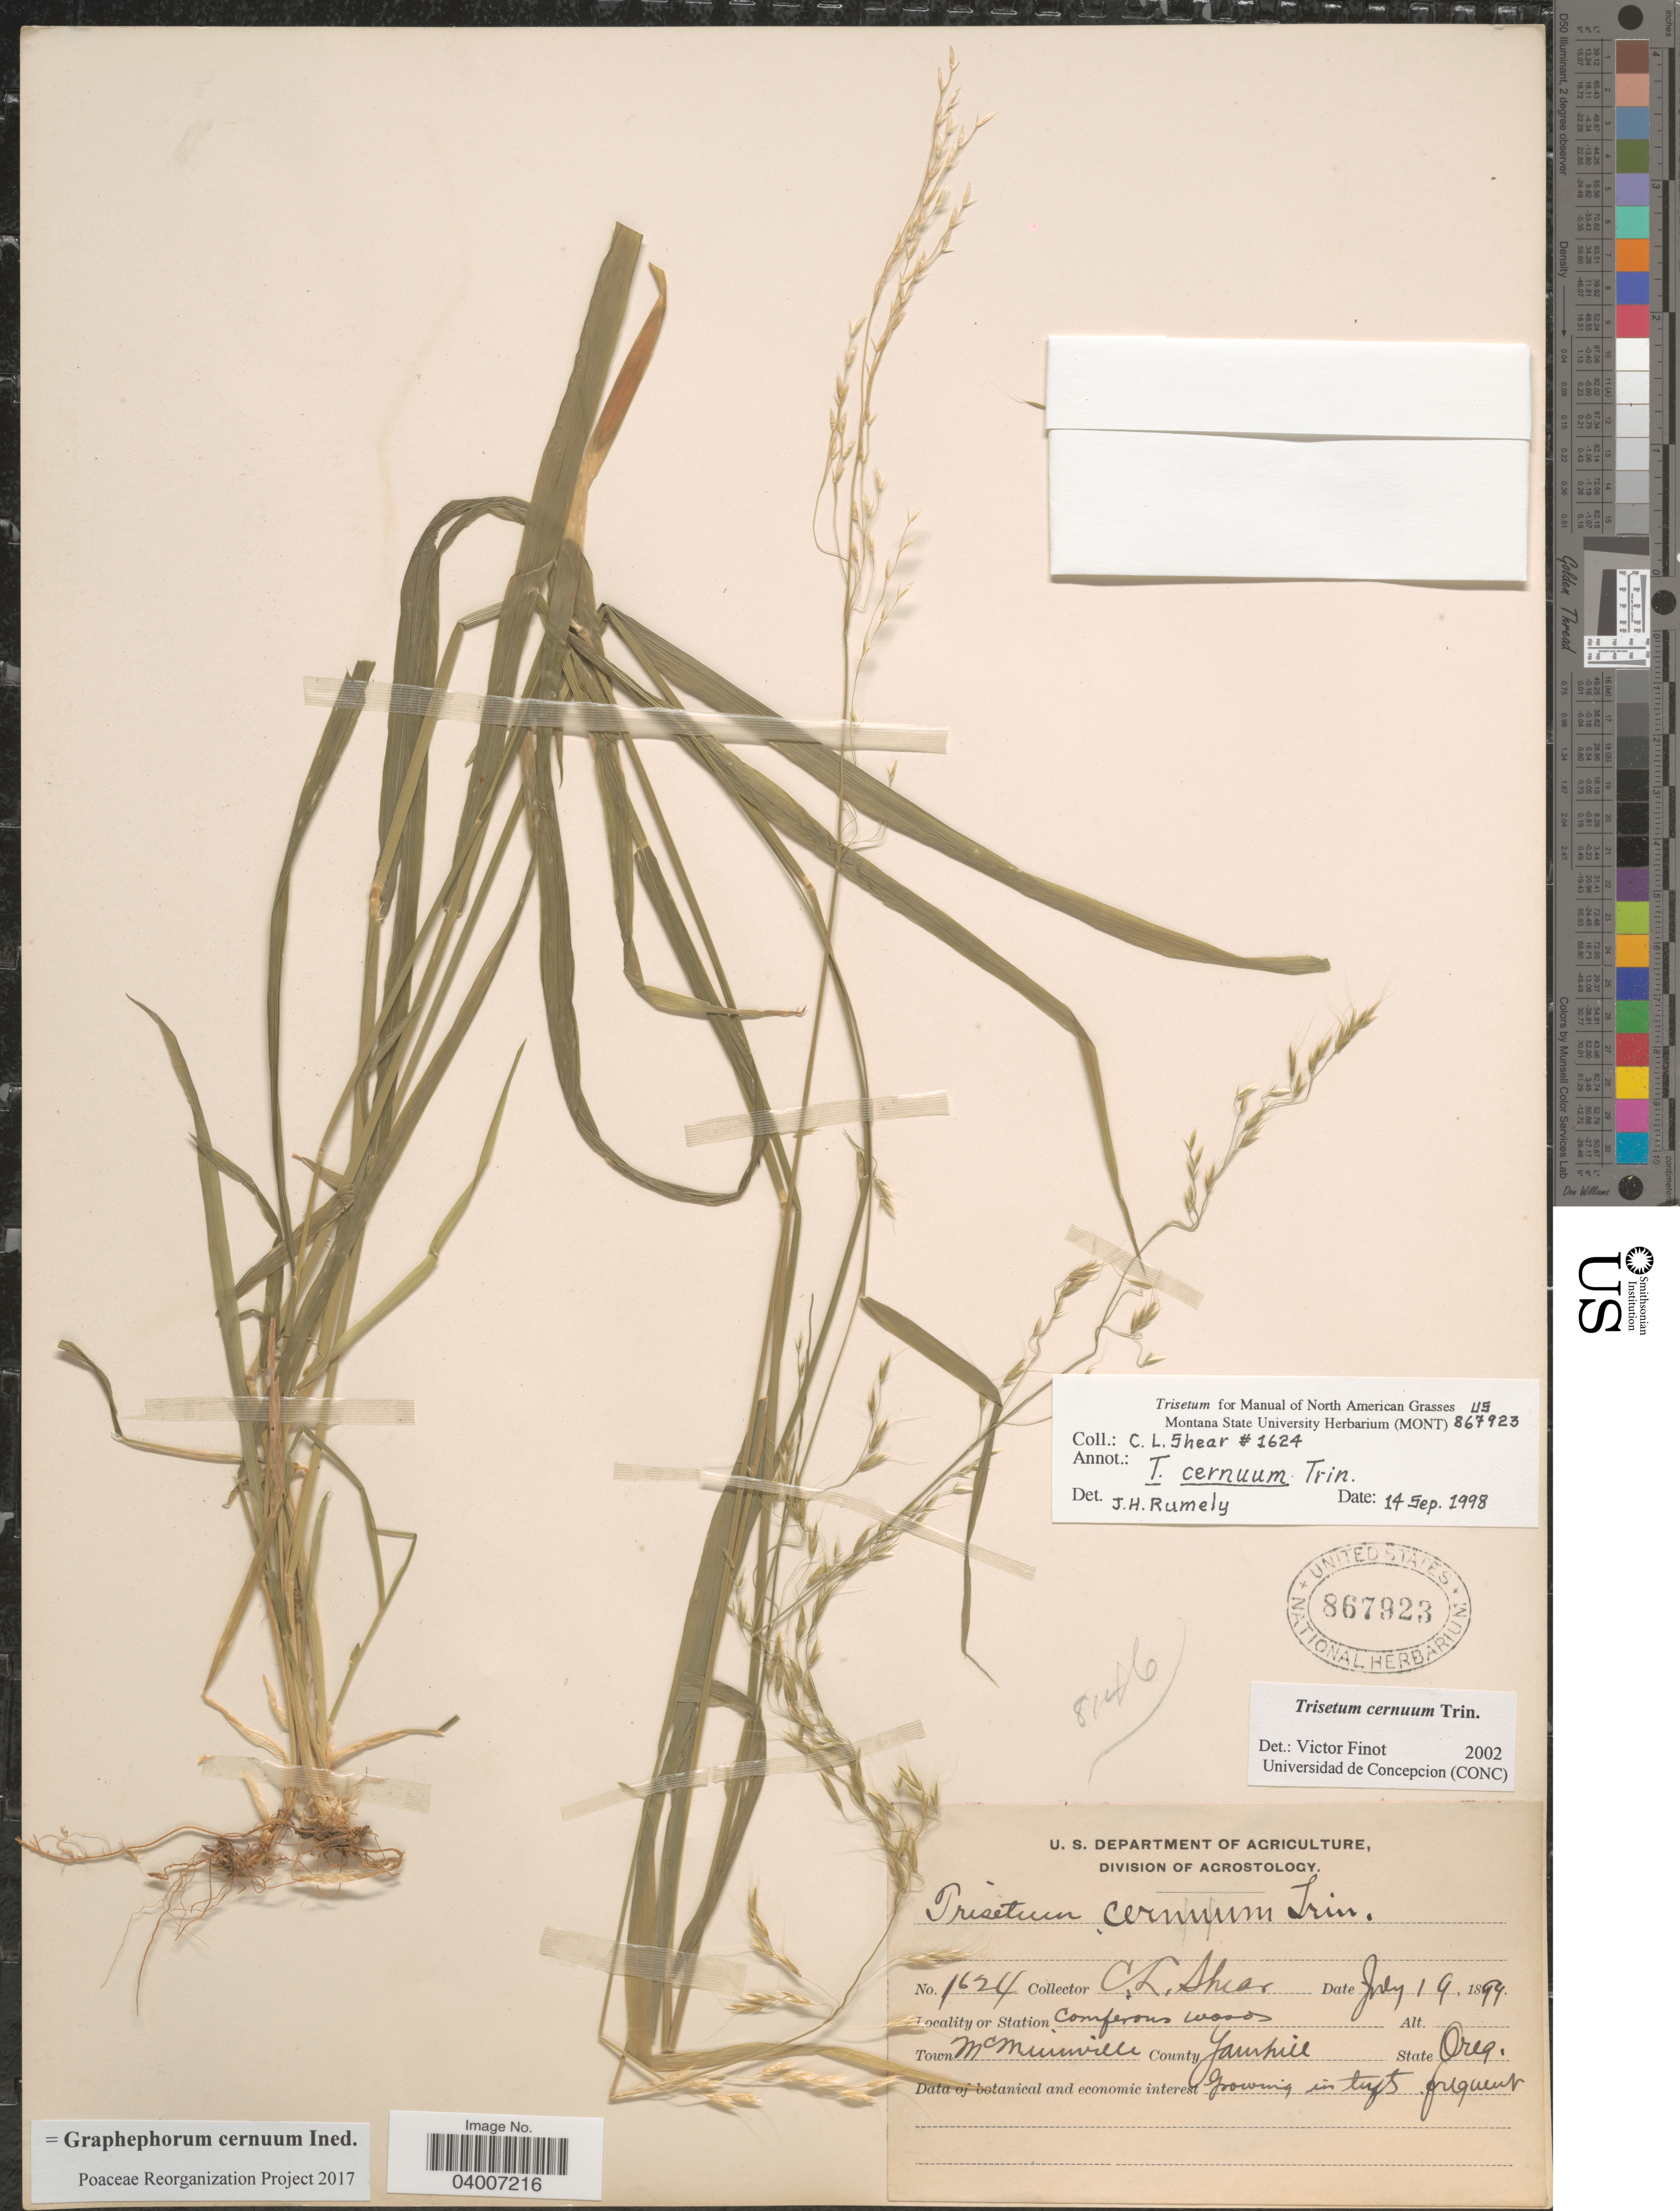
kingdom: Plantae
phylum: Tracheophyta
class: Liliopsida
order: Poales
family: Poaceae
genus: Graphephorum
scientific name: Graphephorum cernuum ined.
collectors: C. L. Shear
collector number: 1624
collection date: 1899-07-19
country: United States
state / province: Oregon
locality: Town McMinnville. County Yamhill.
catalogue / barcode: US 867923